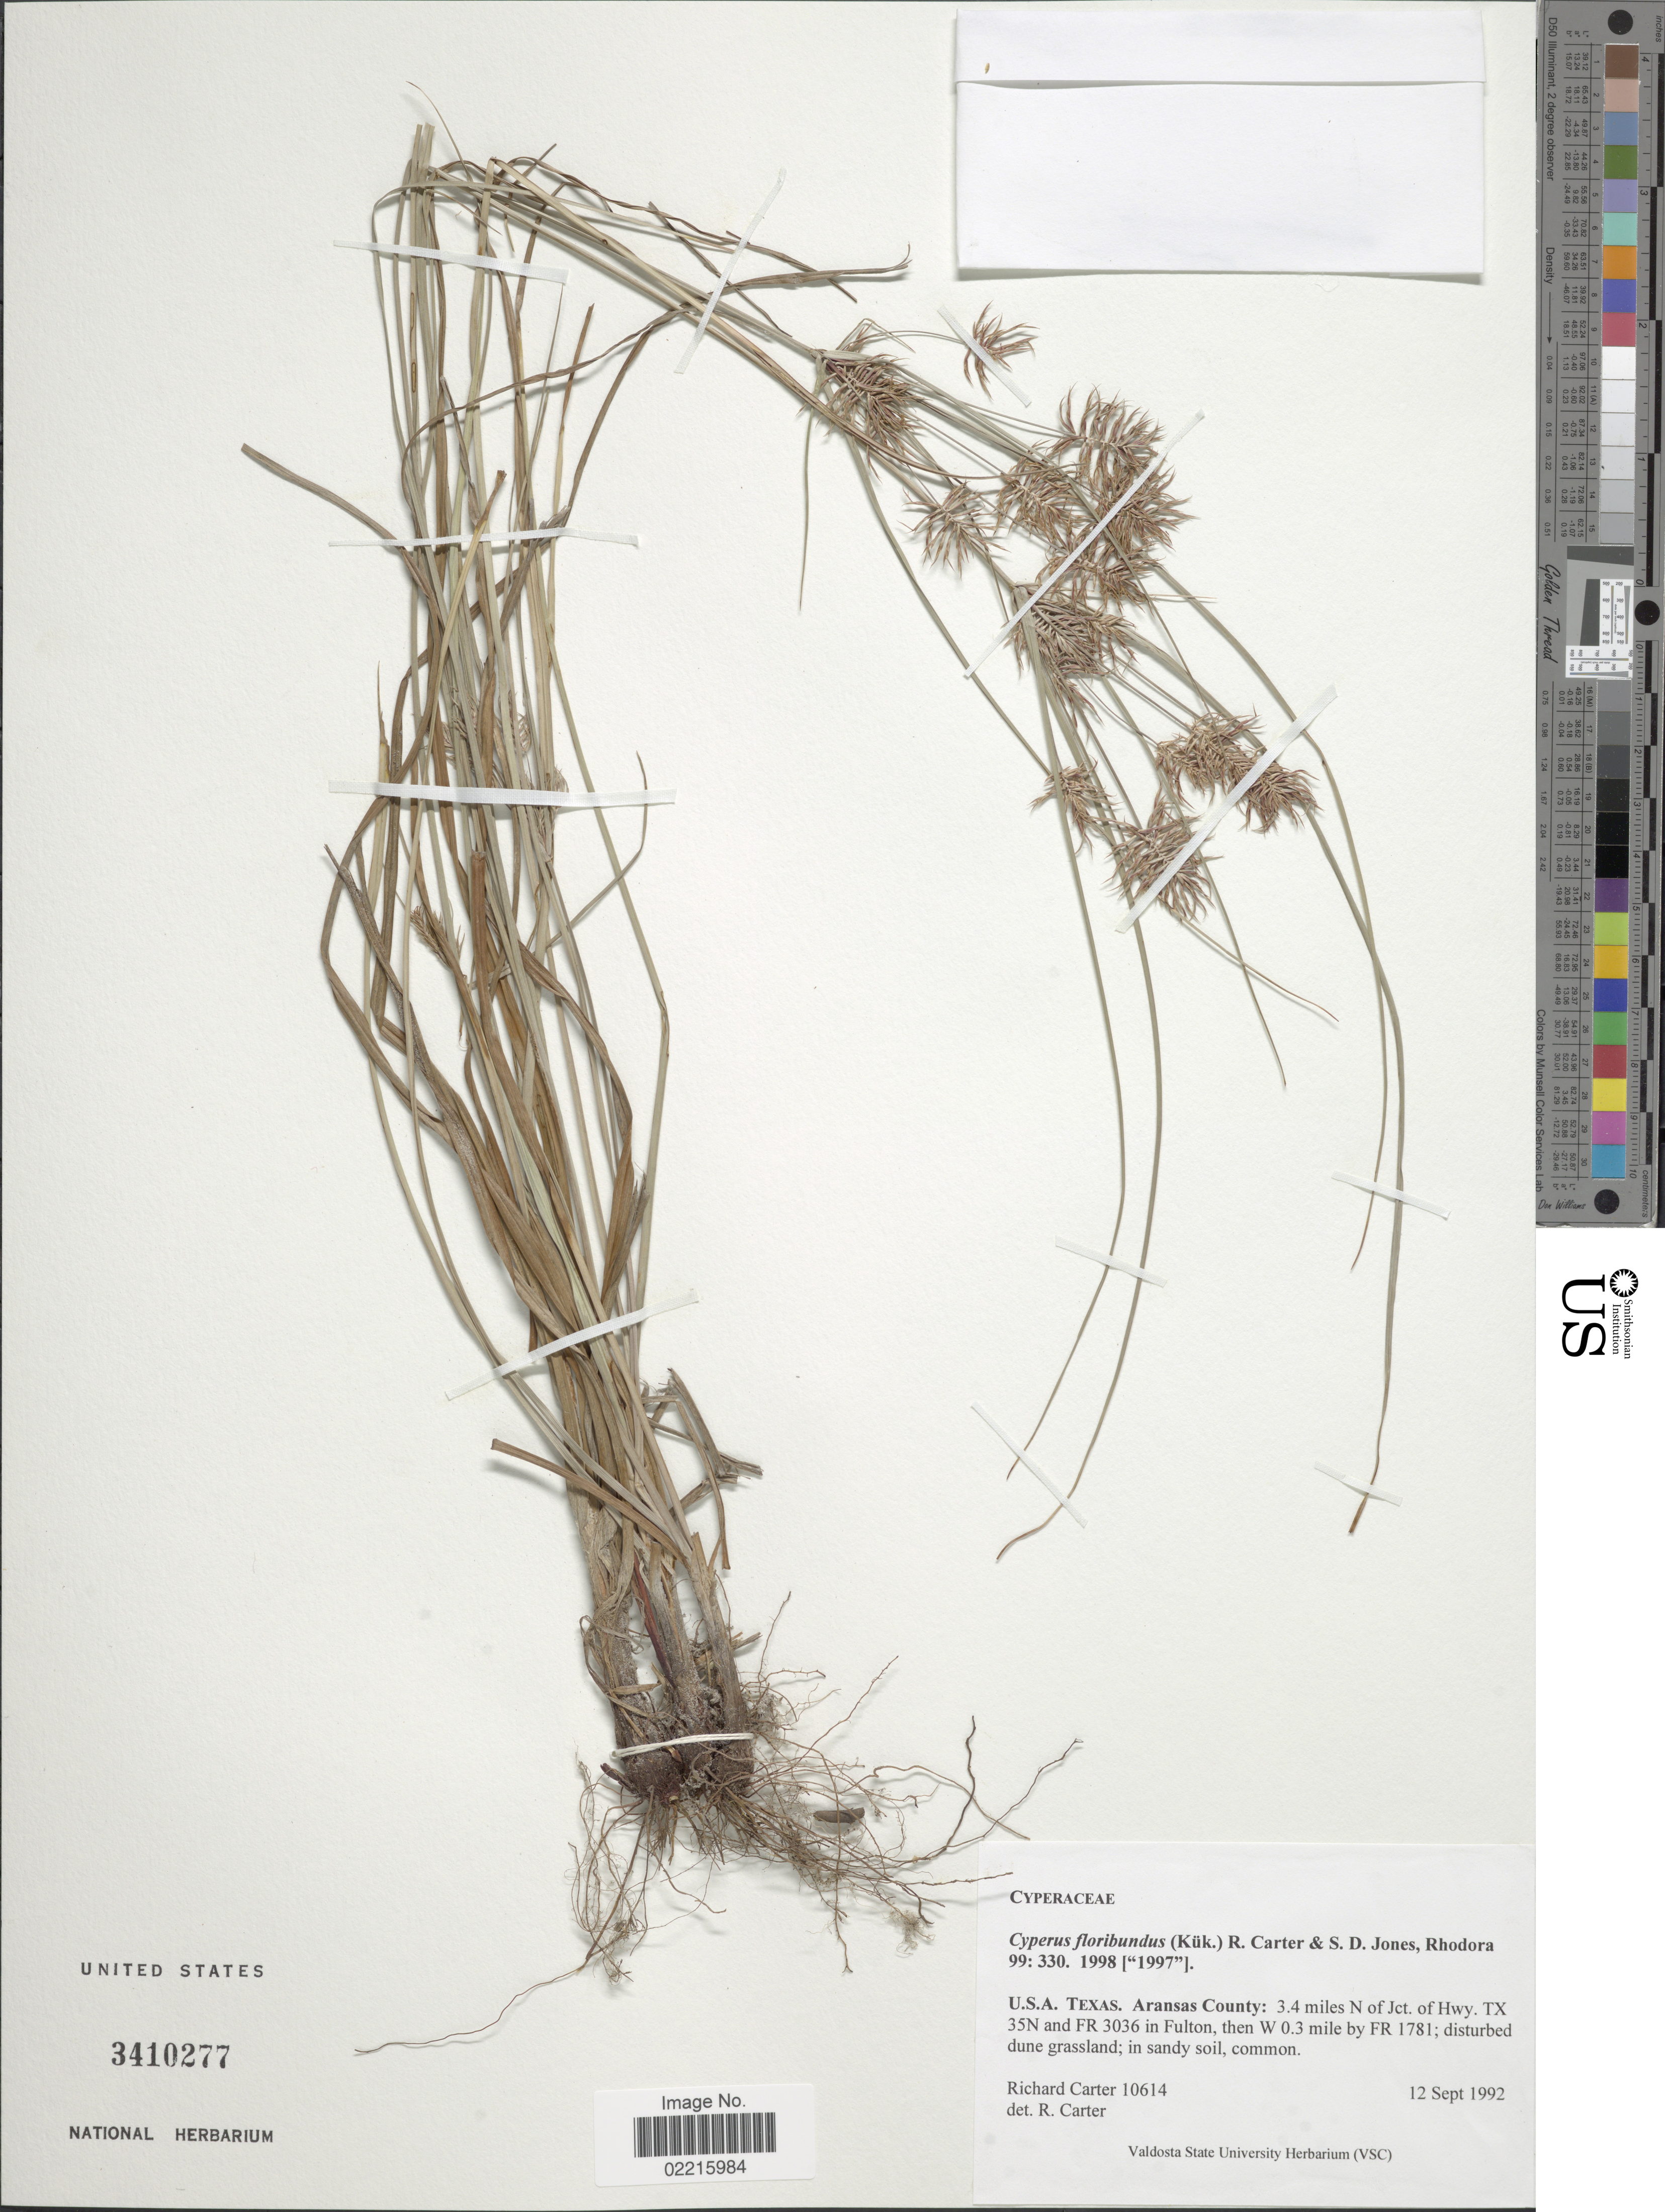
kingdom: Plantae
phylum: Tracheophyta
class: Liliopsida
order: Poales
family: Cyperaceae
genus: Cyperus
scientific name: Cyperus floribundus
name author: (Kük.) R. Carter & S.D. Jones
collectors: R. Carter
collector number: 10614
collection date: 1992-09-12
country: United States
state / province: Texas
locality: Aransas County: 3.4 miles N of Jct. of Hwy. TX 35N and FR 3036 in Fulton, then W 0.3 mile by FR 1781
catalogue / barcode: US 3410277